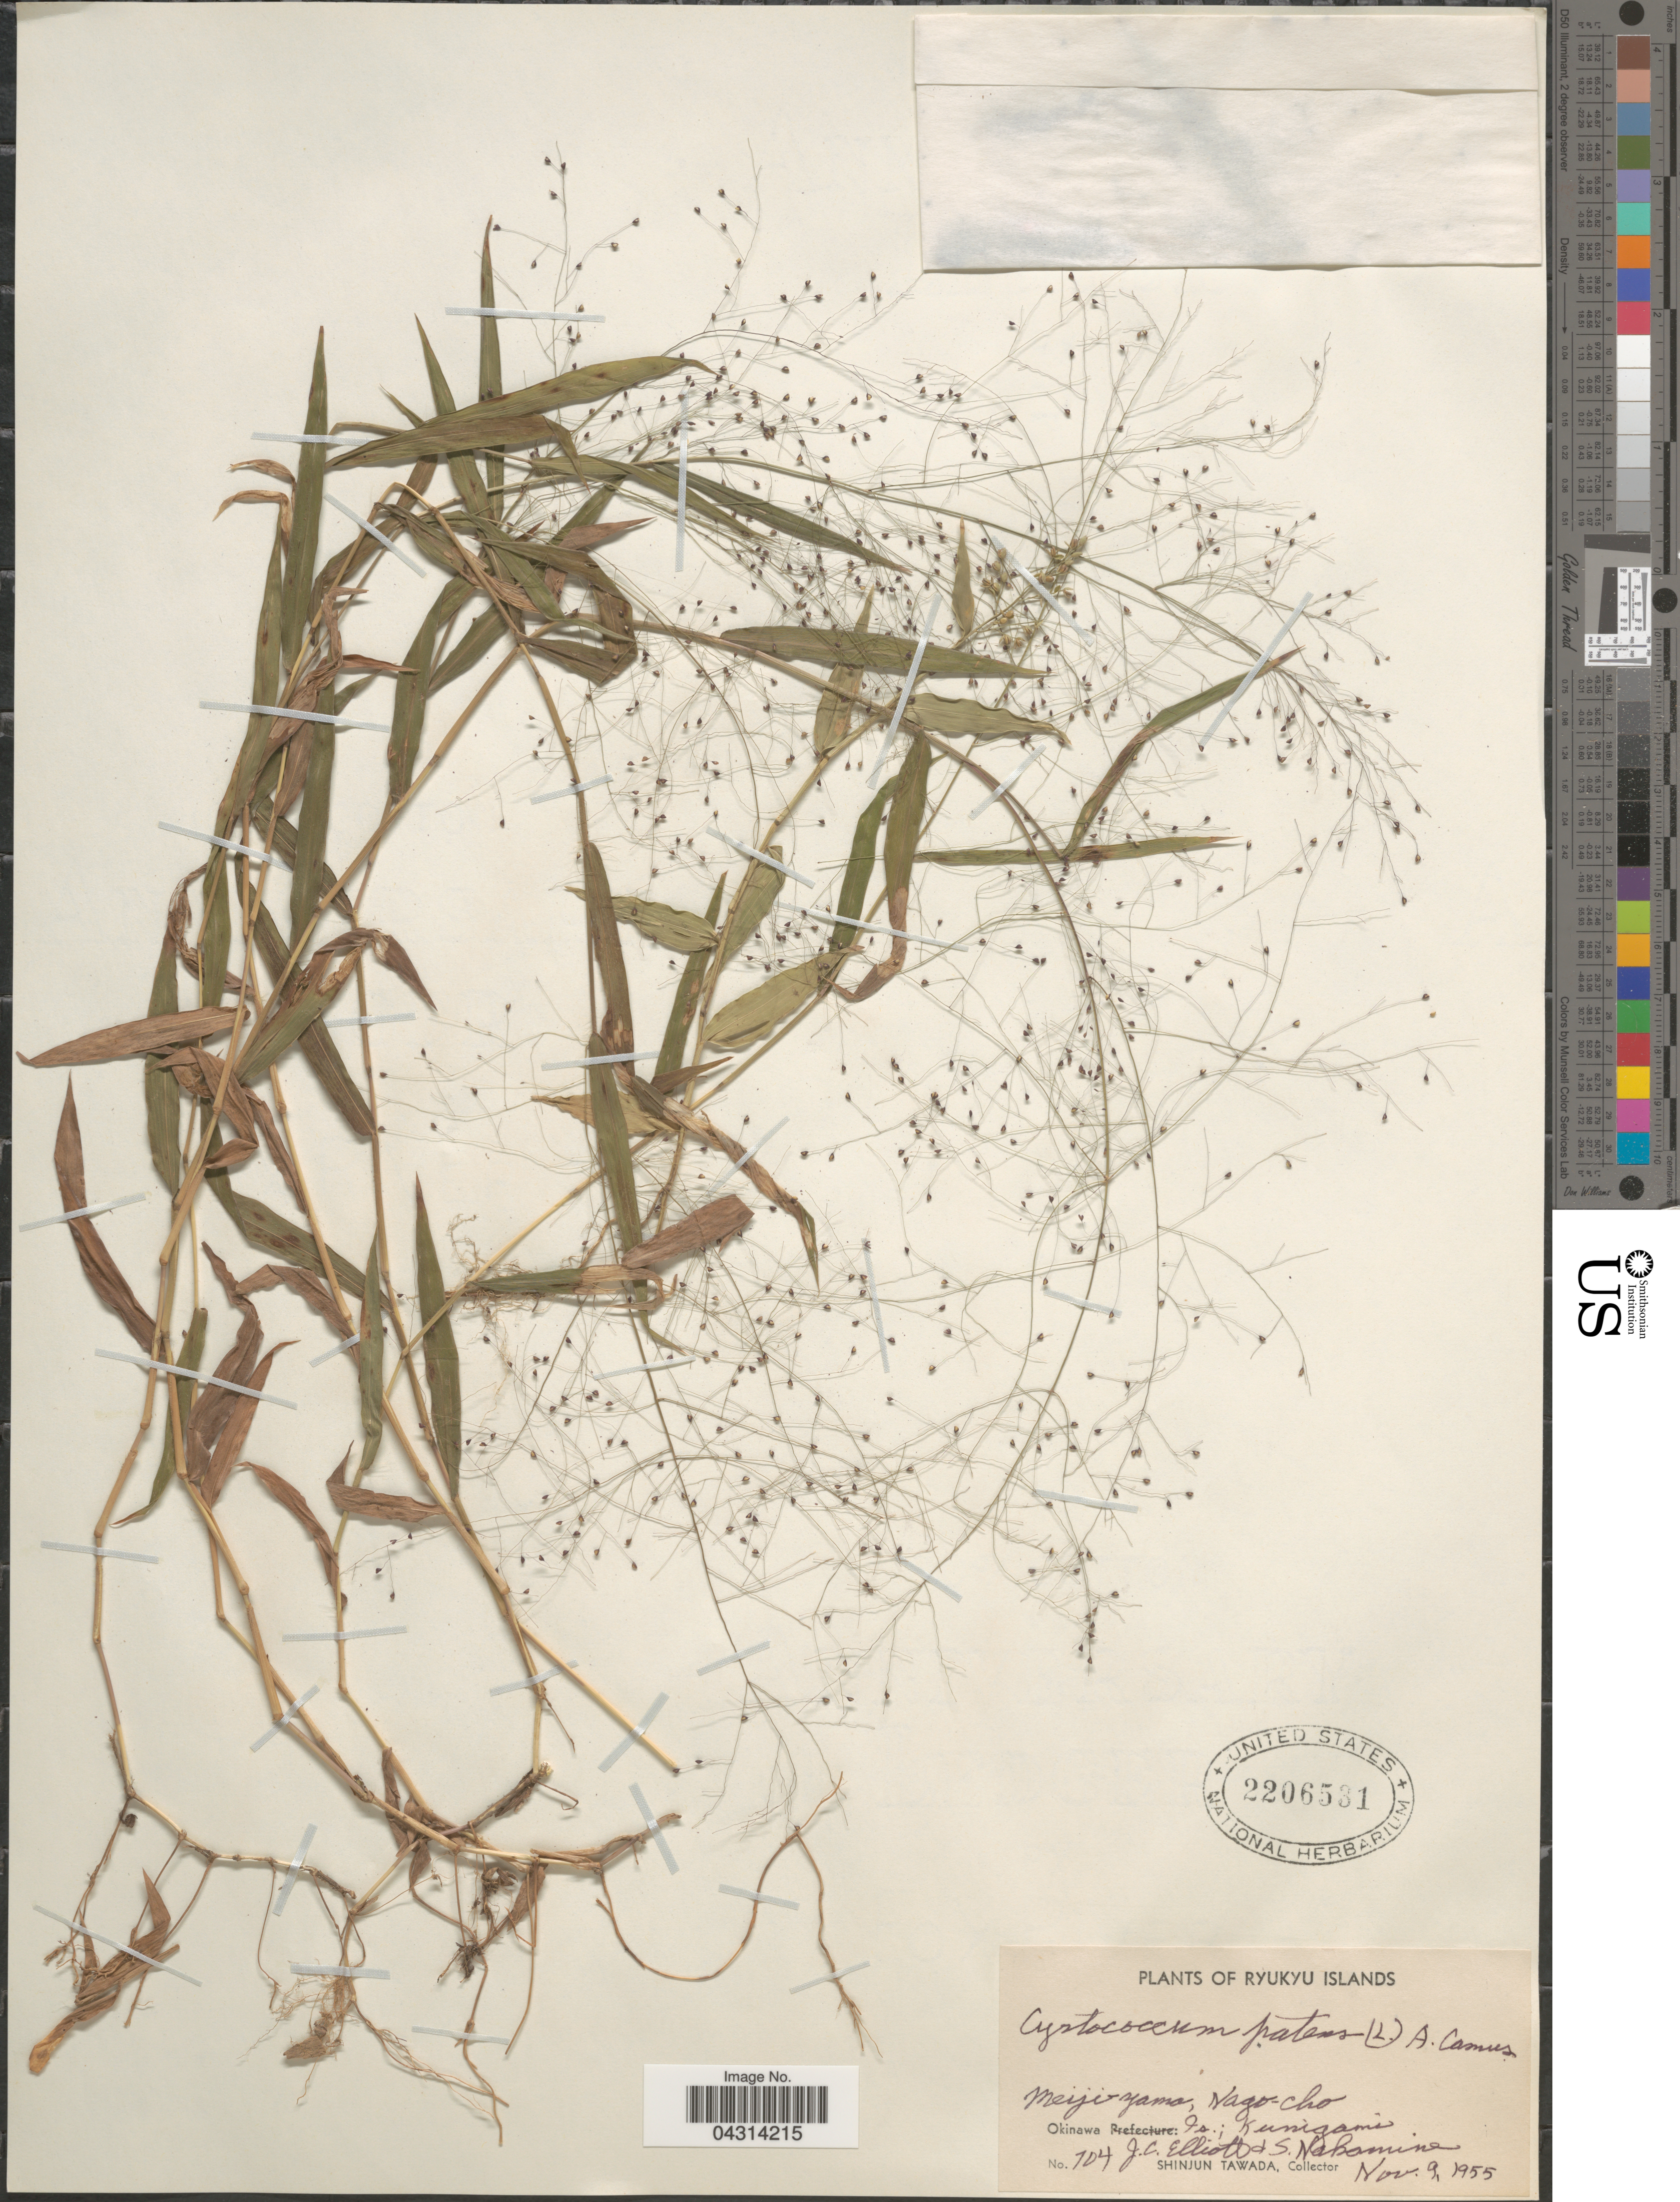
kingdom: Plantae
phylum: Tracheophyta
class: Liliopsida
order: Poales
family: Poaceae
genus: Cyrtococcum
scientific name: Cyrtococcum patens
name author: (L.) A. Camus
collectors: S. Tawada, J. C. Elliott & S. Nakamine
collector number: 704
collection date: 1955-11-09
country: Japan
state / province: Okinawa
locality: Ryukyu Islands. Meiji-yama, Nago-cho. Okinawa Is.: Kunigami.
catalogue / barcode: US 2206531